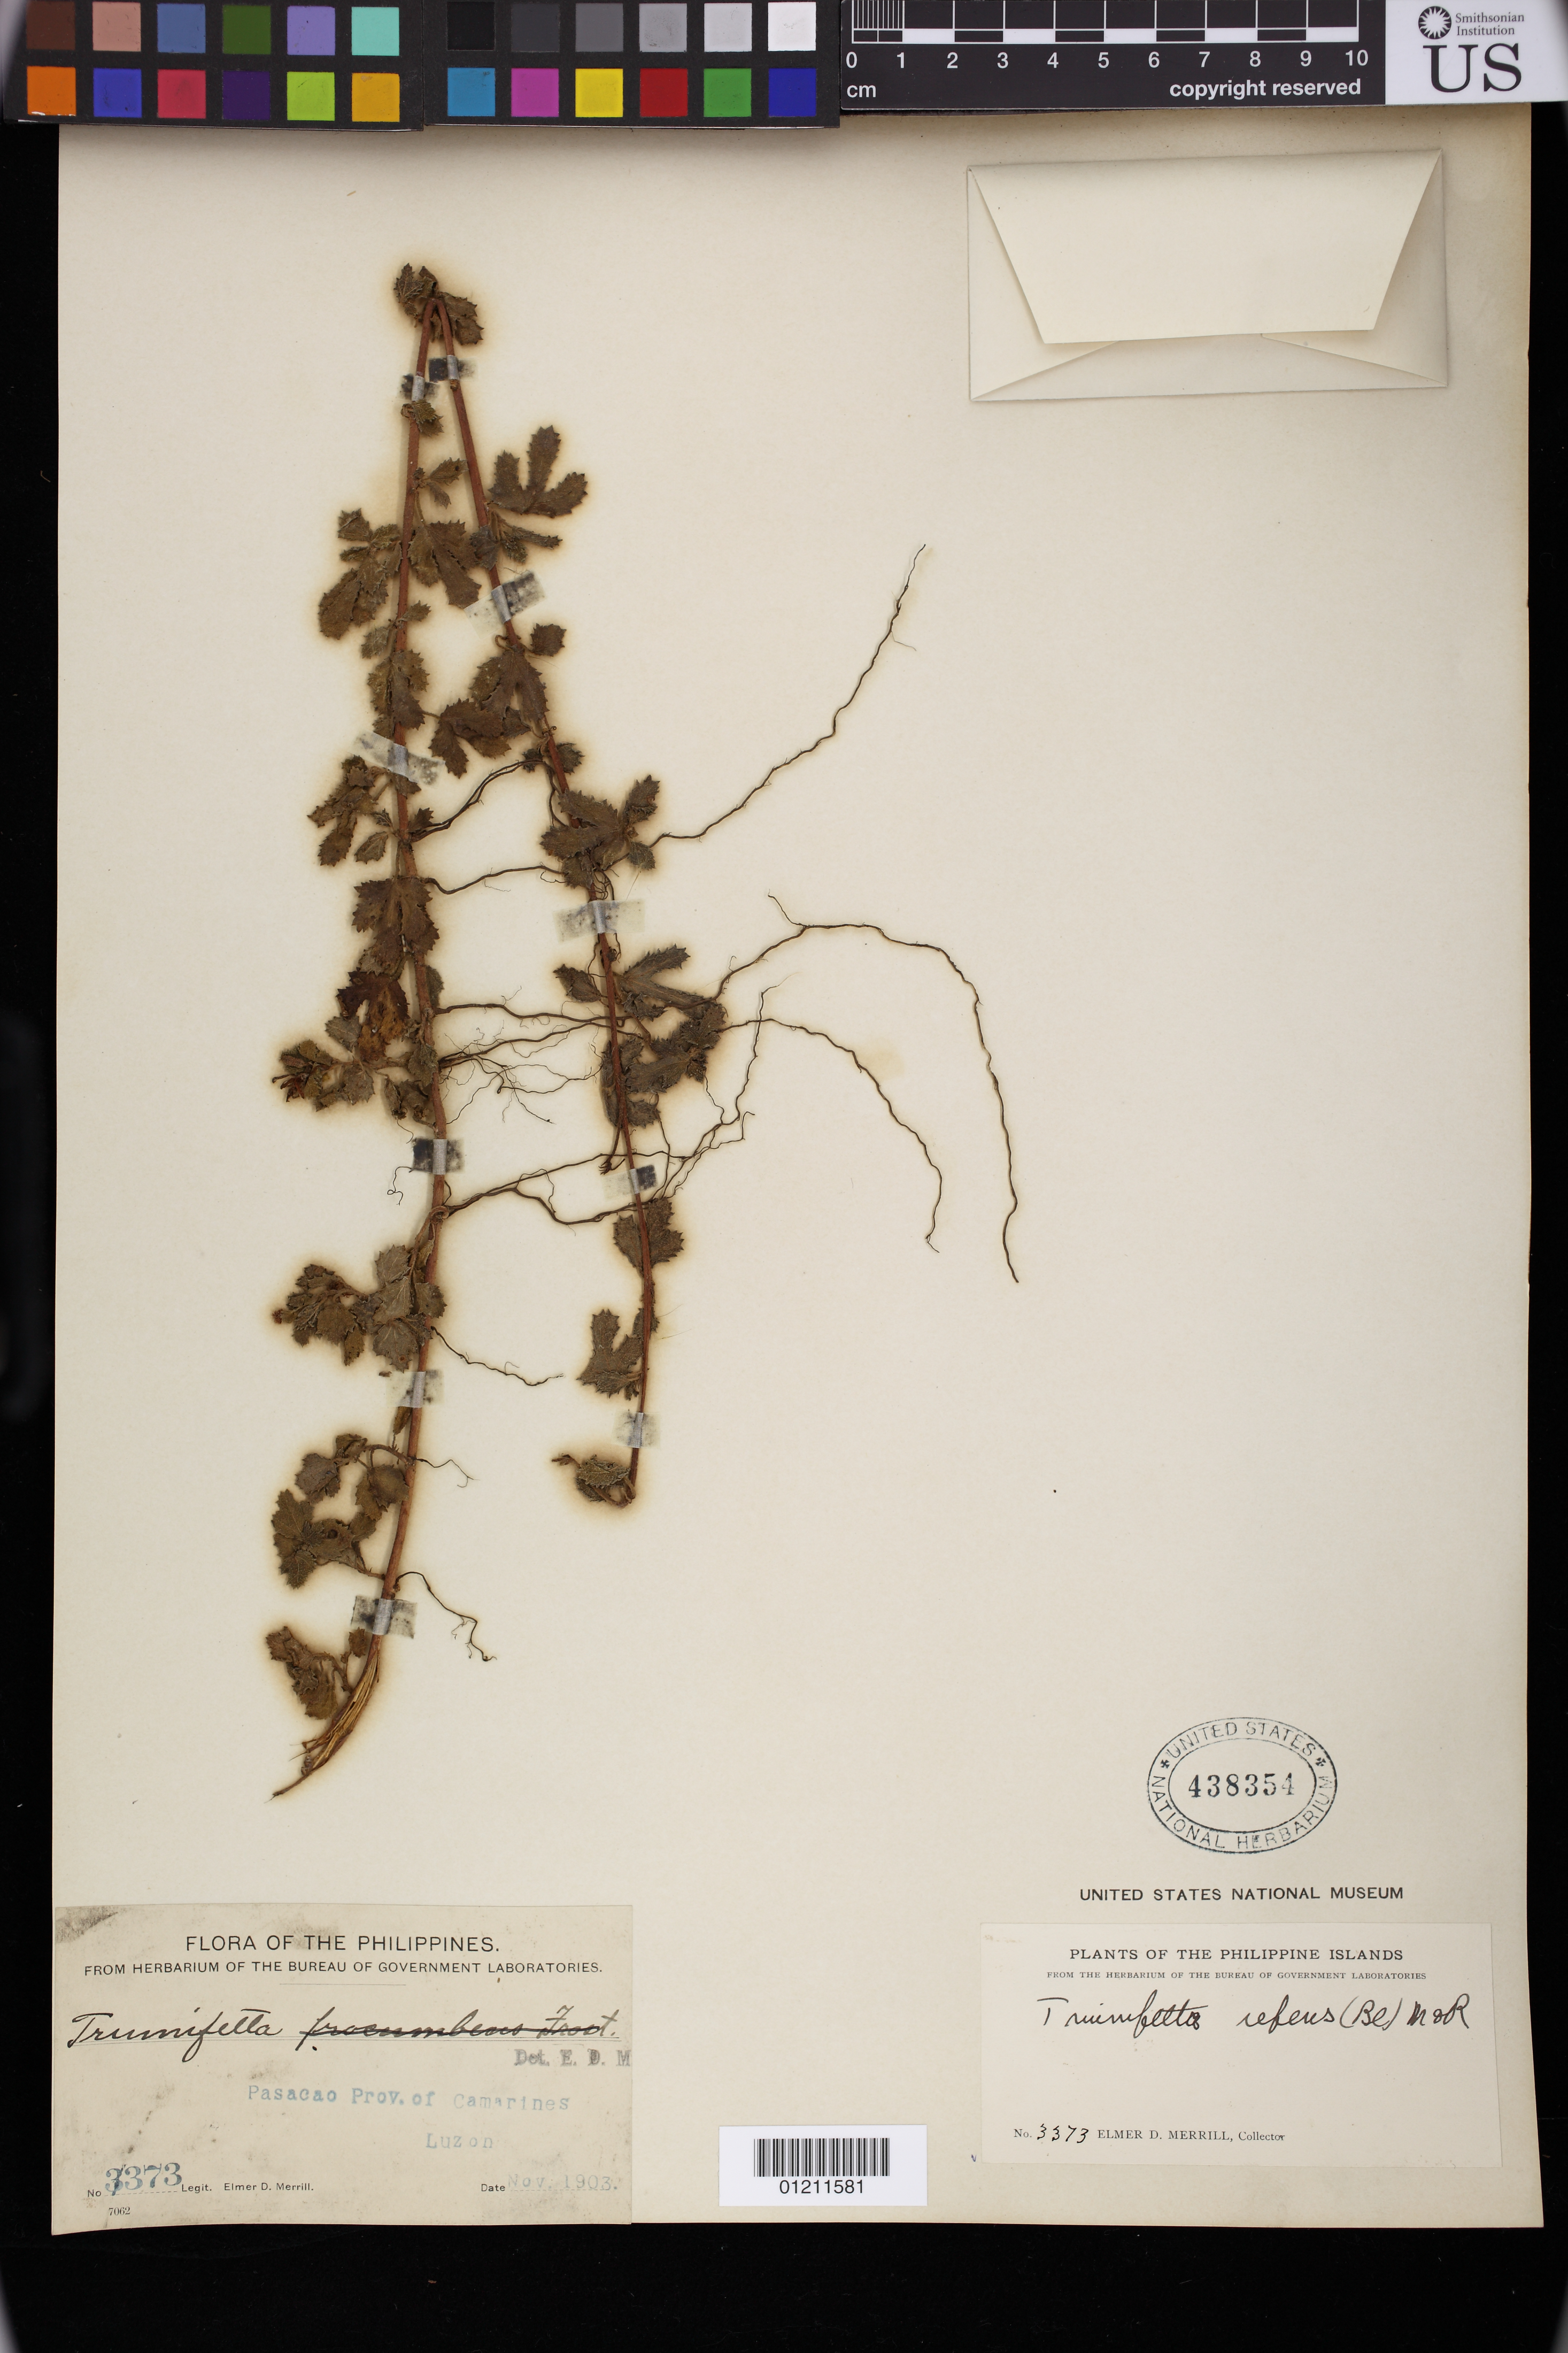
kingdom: Plantae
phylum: Tracheophyta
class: Magnoliopsida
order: Malvales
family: Malvaceae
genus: Triumfetta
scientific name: Triumfetta repens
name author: (Blume) Merr. & Rolfe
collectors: E. D. Merrill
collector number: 3373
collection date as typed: Nov 1903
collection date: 1903-11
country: Philippines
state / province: Bicol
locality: Pasacao Prov. of Camarines, Luzon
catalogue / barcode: US 438354